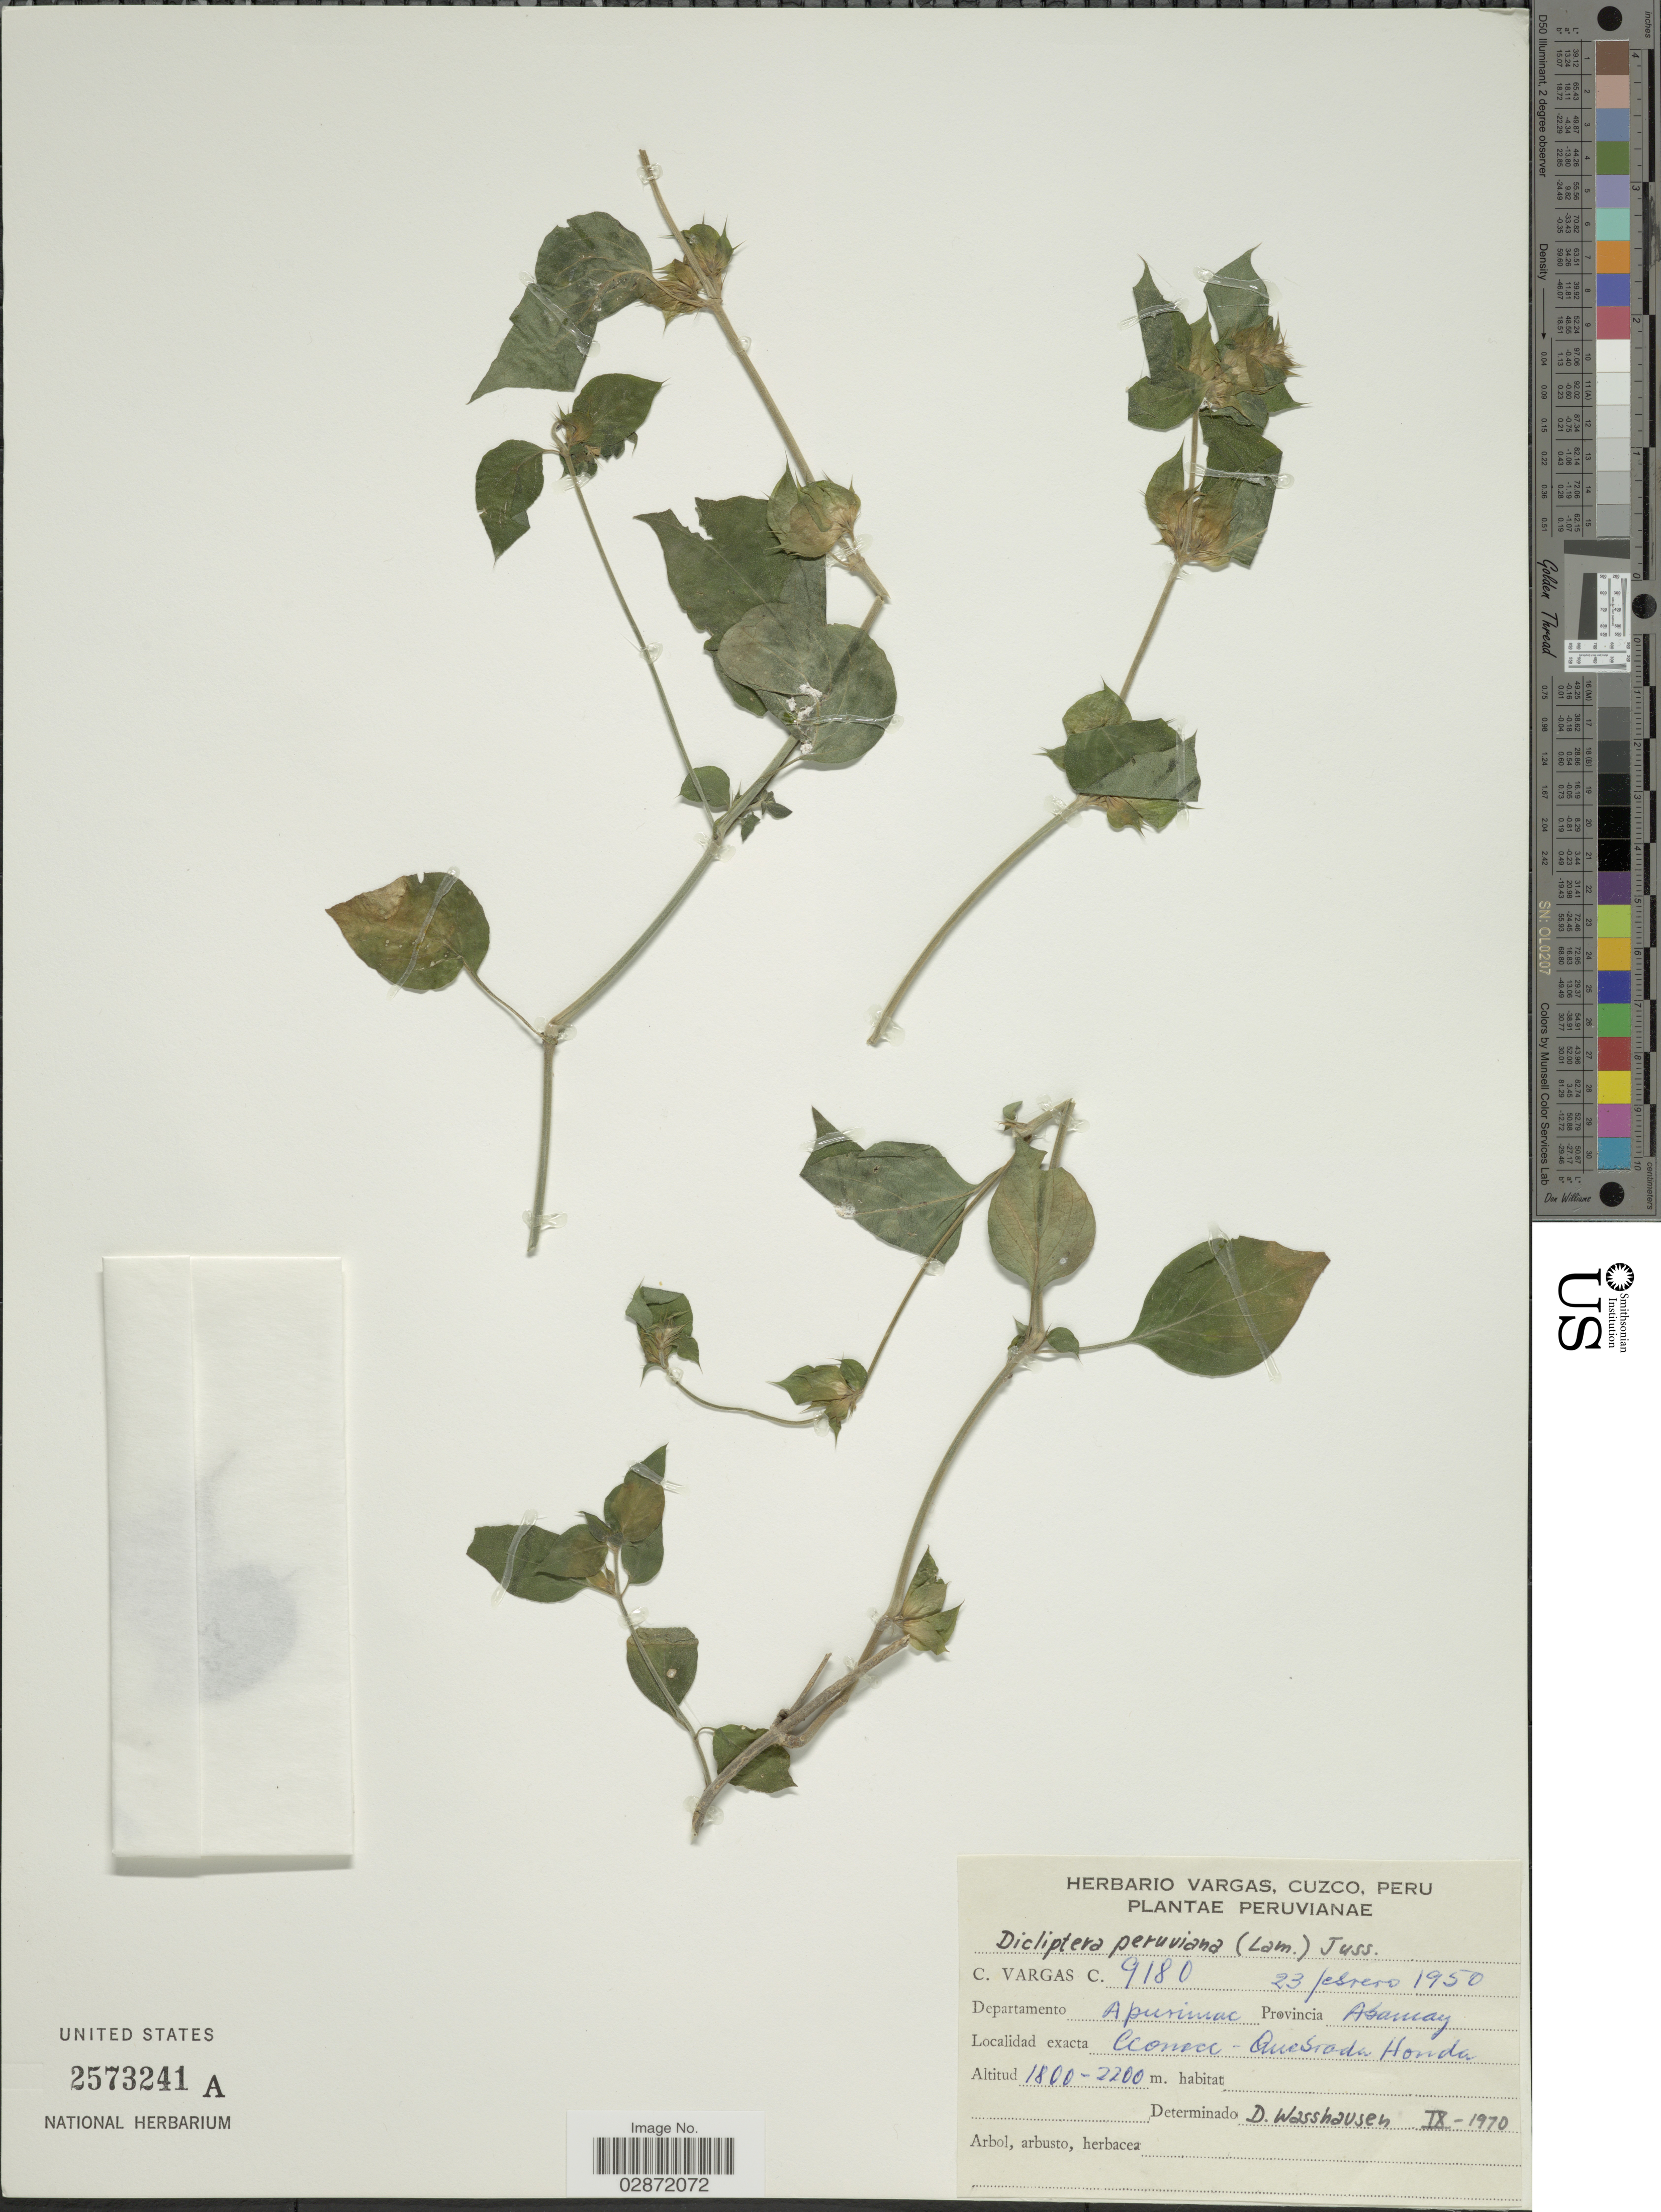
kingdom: Plantae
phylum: Tracheophyta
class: Magnoliopsida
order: Lamiales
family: Acanthaceae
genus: Dicliptera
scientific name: Dicliptera peruviana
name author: (Ruiz & Pav.) Juss.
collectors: C. Vargas Calderón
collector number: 9180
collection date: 1950-02-23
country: Peru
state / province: Apurímac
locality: Departamento Apurimac. Provincia Abancay. Cconocc - Quebrada Honda.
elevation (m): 1800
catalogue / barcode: US 2573241A